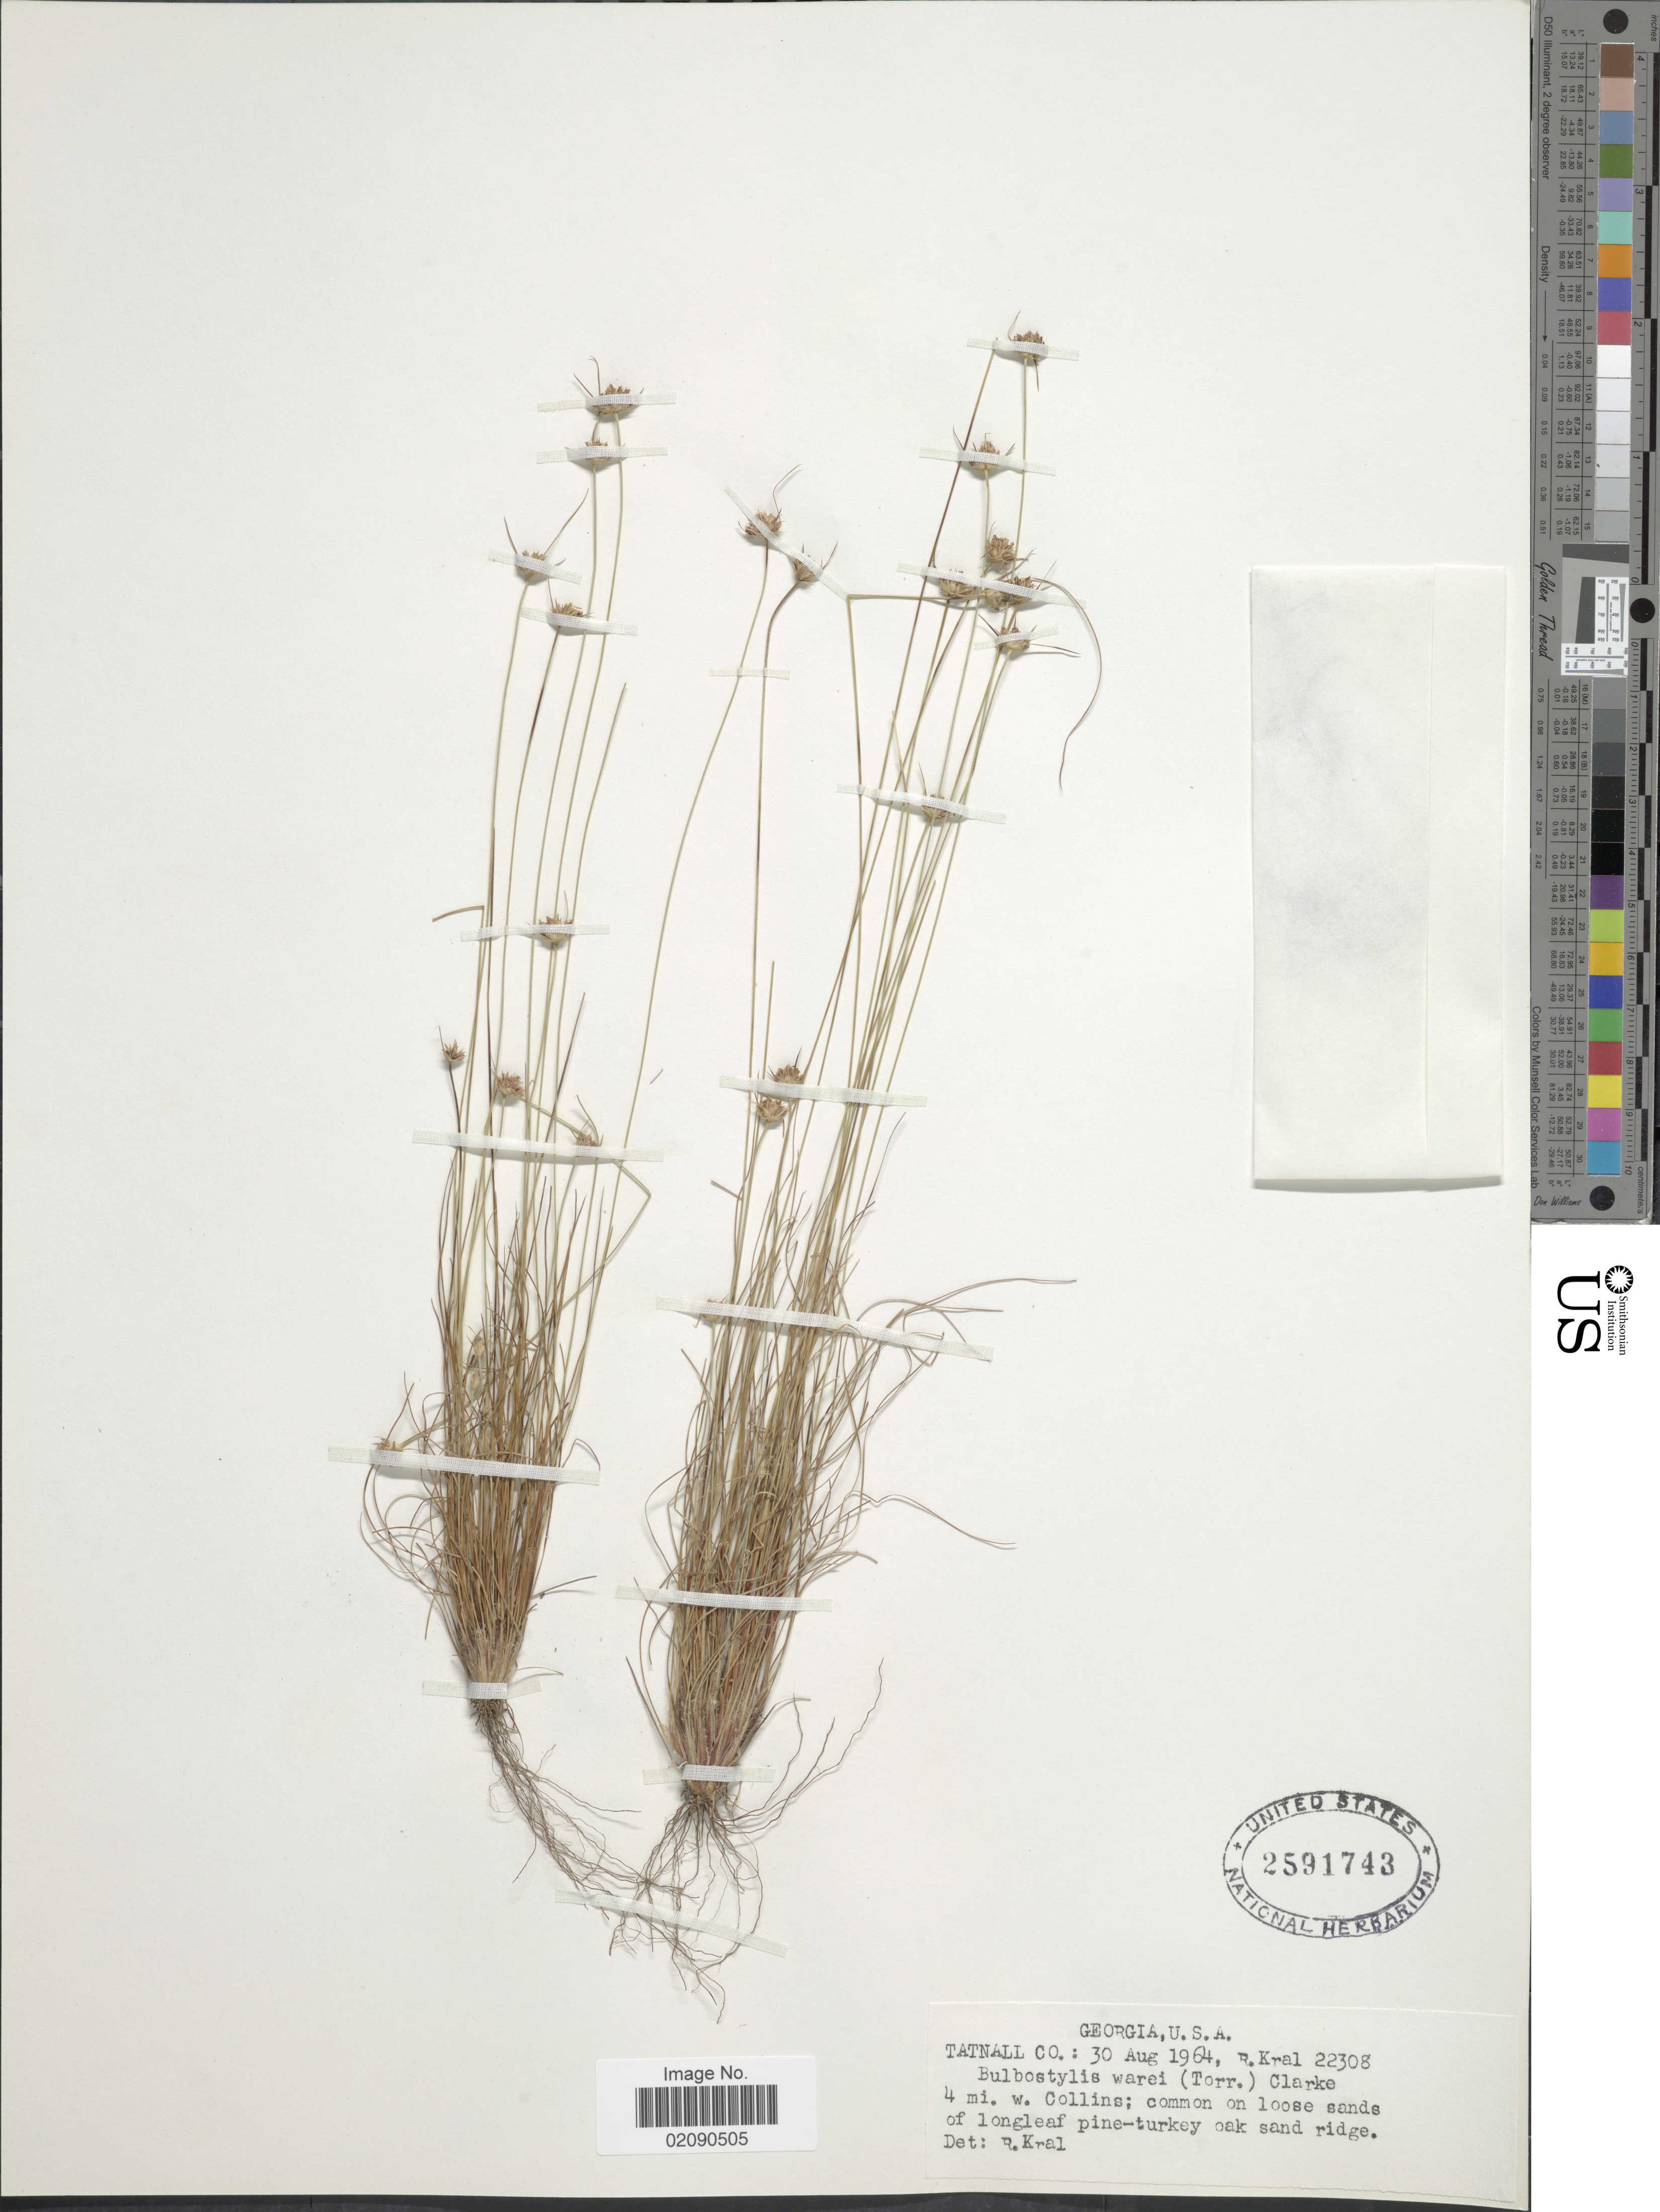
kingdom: Plantae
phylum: Tracheophyta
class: Liliopsida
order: Poales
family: Cyperaceae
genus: Bulbostylis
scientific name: Bulbostylis warei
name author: (Torr.) C.B. Clarke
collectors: R. Kral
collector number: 22308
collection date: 1964-08-30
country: United States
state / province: Georgia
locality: Tatnall Co.; 4 mi. w. Collins; common on loose sands of longleaf pine-turkey oak sand ridge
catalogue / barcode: US 2591743